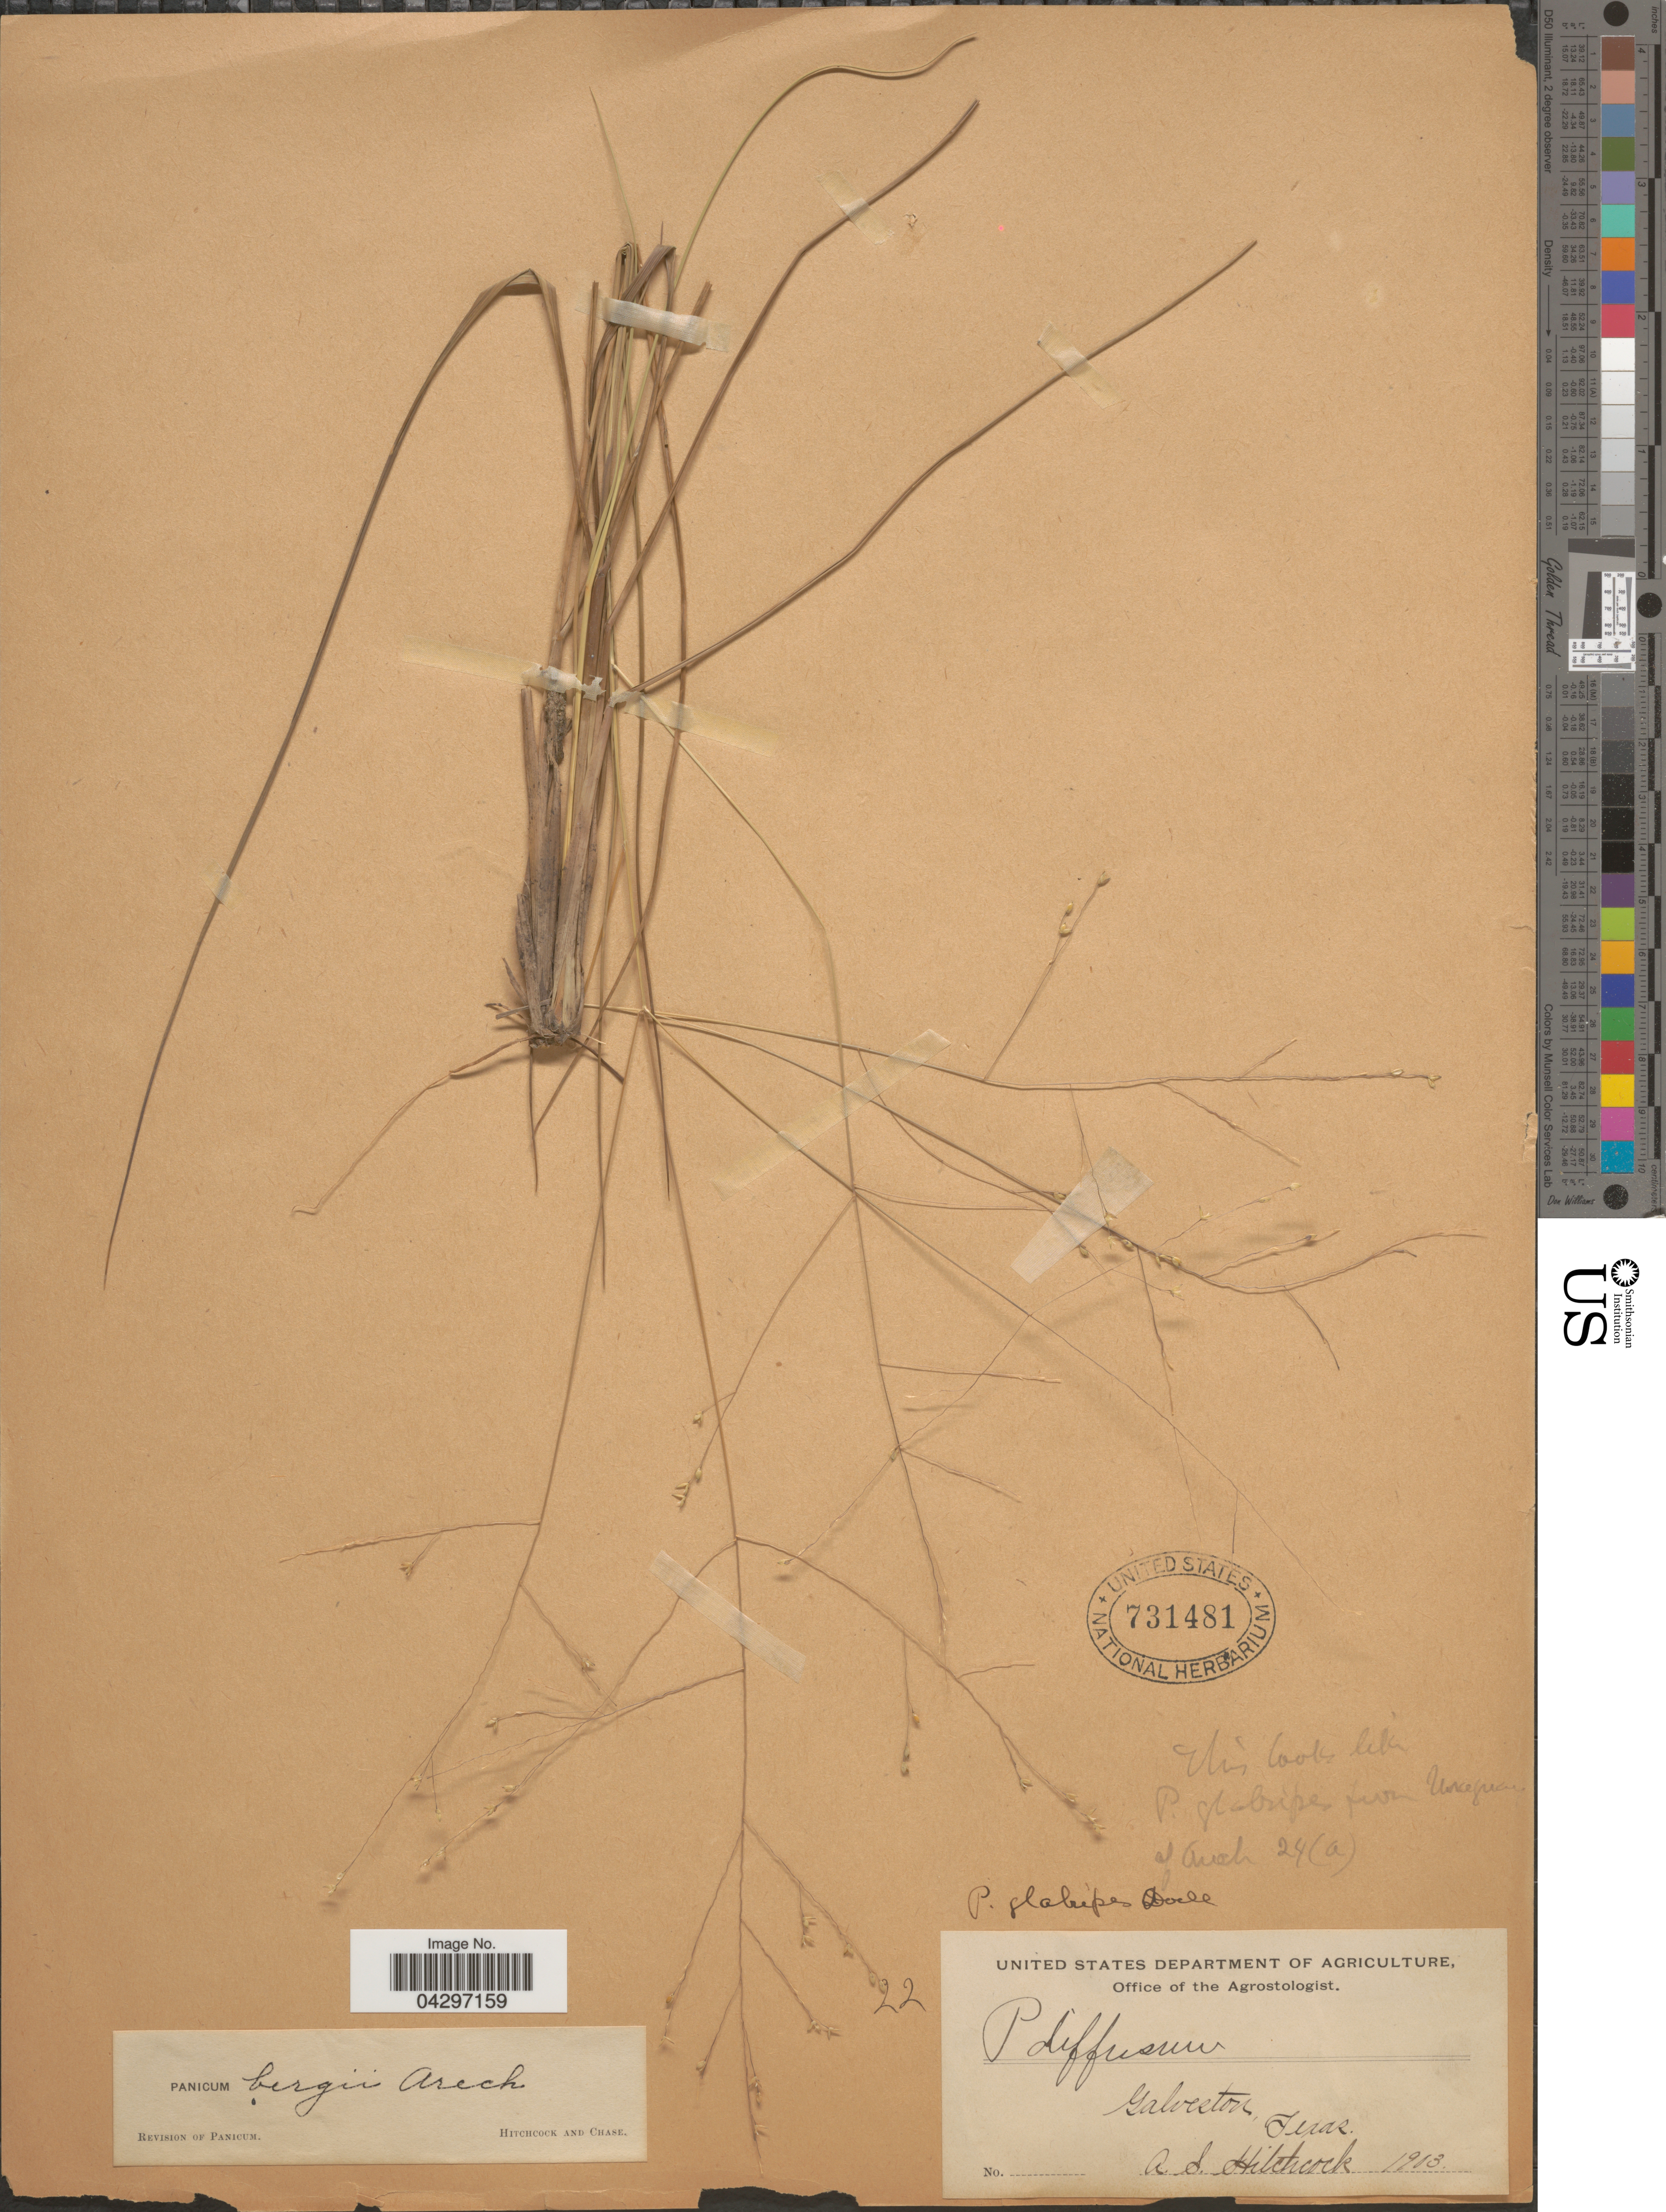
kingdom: Plantae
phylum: Tracheophyta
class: Liliopsida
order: Poales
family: Poaceae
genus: Panicum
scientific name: Panicum bergii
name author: Arechav.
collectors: A. S. Hitchcock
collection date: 1903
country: United States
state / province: Texas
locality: Galveston.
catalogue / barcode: US 731481